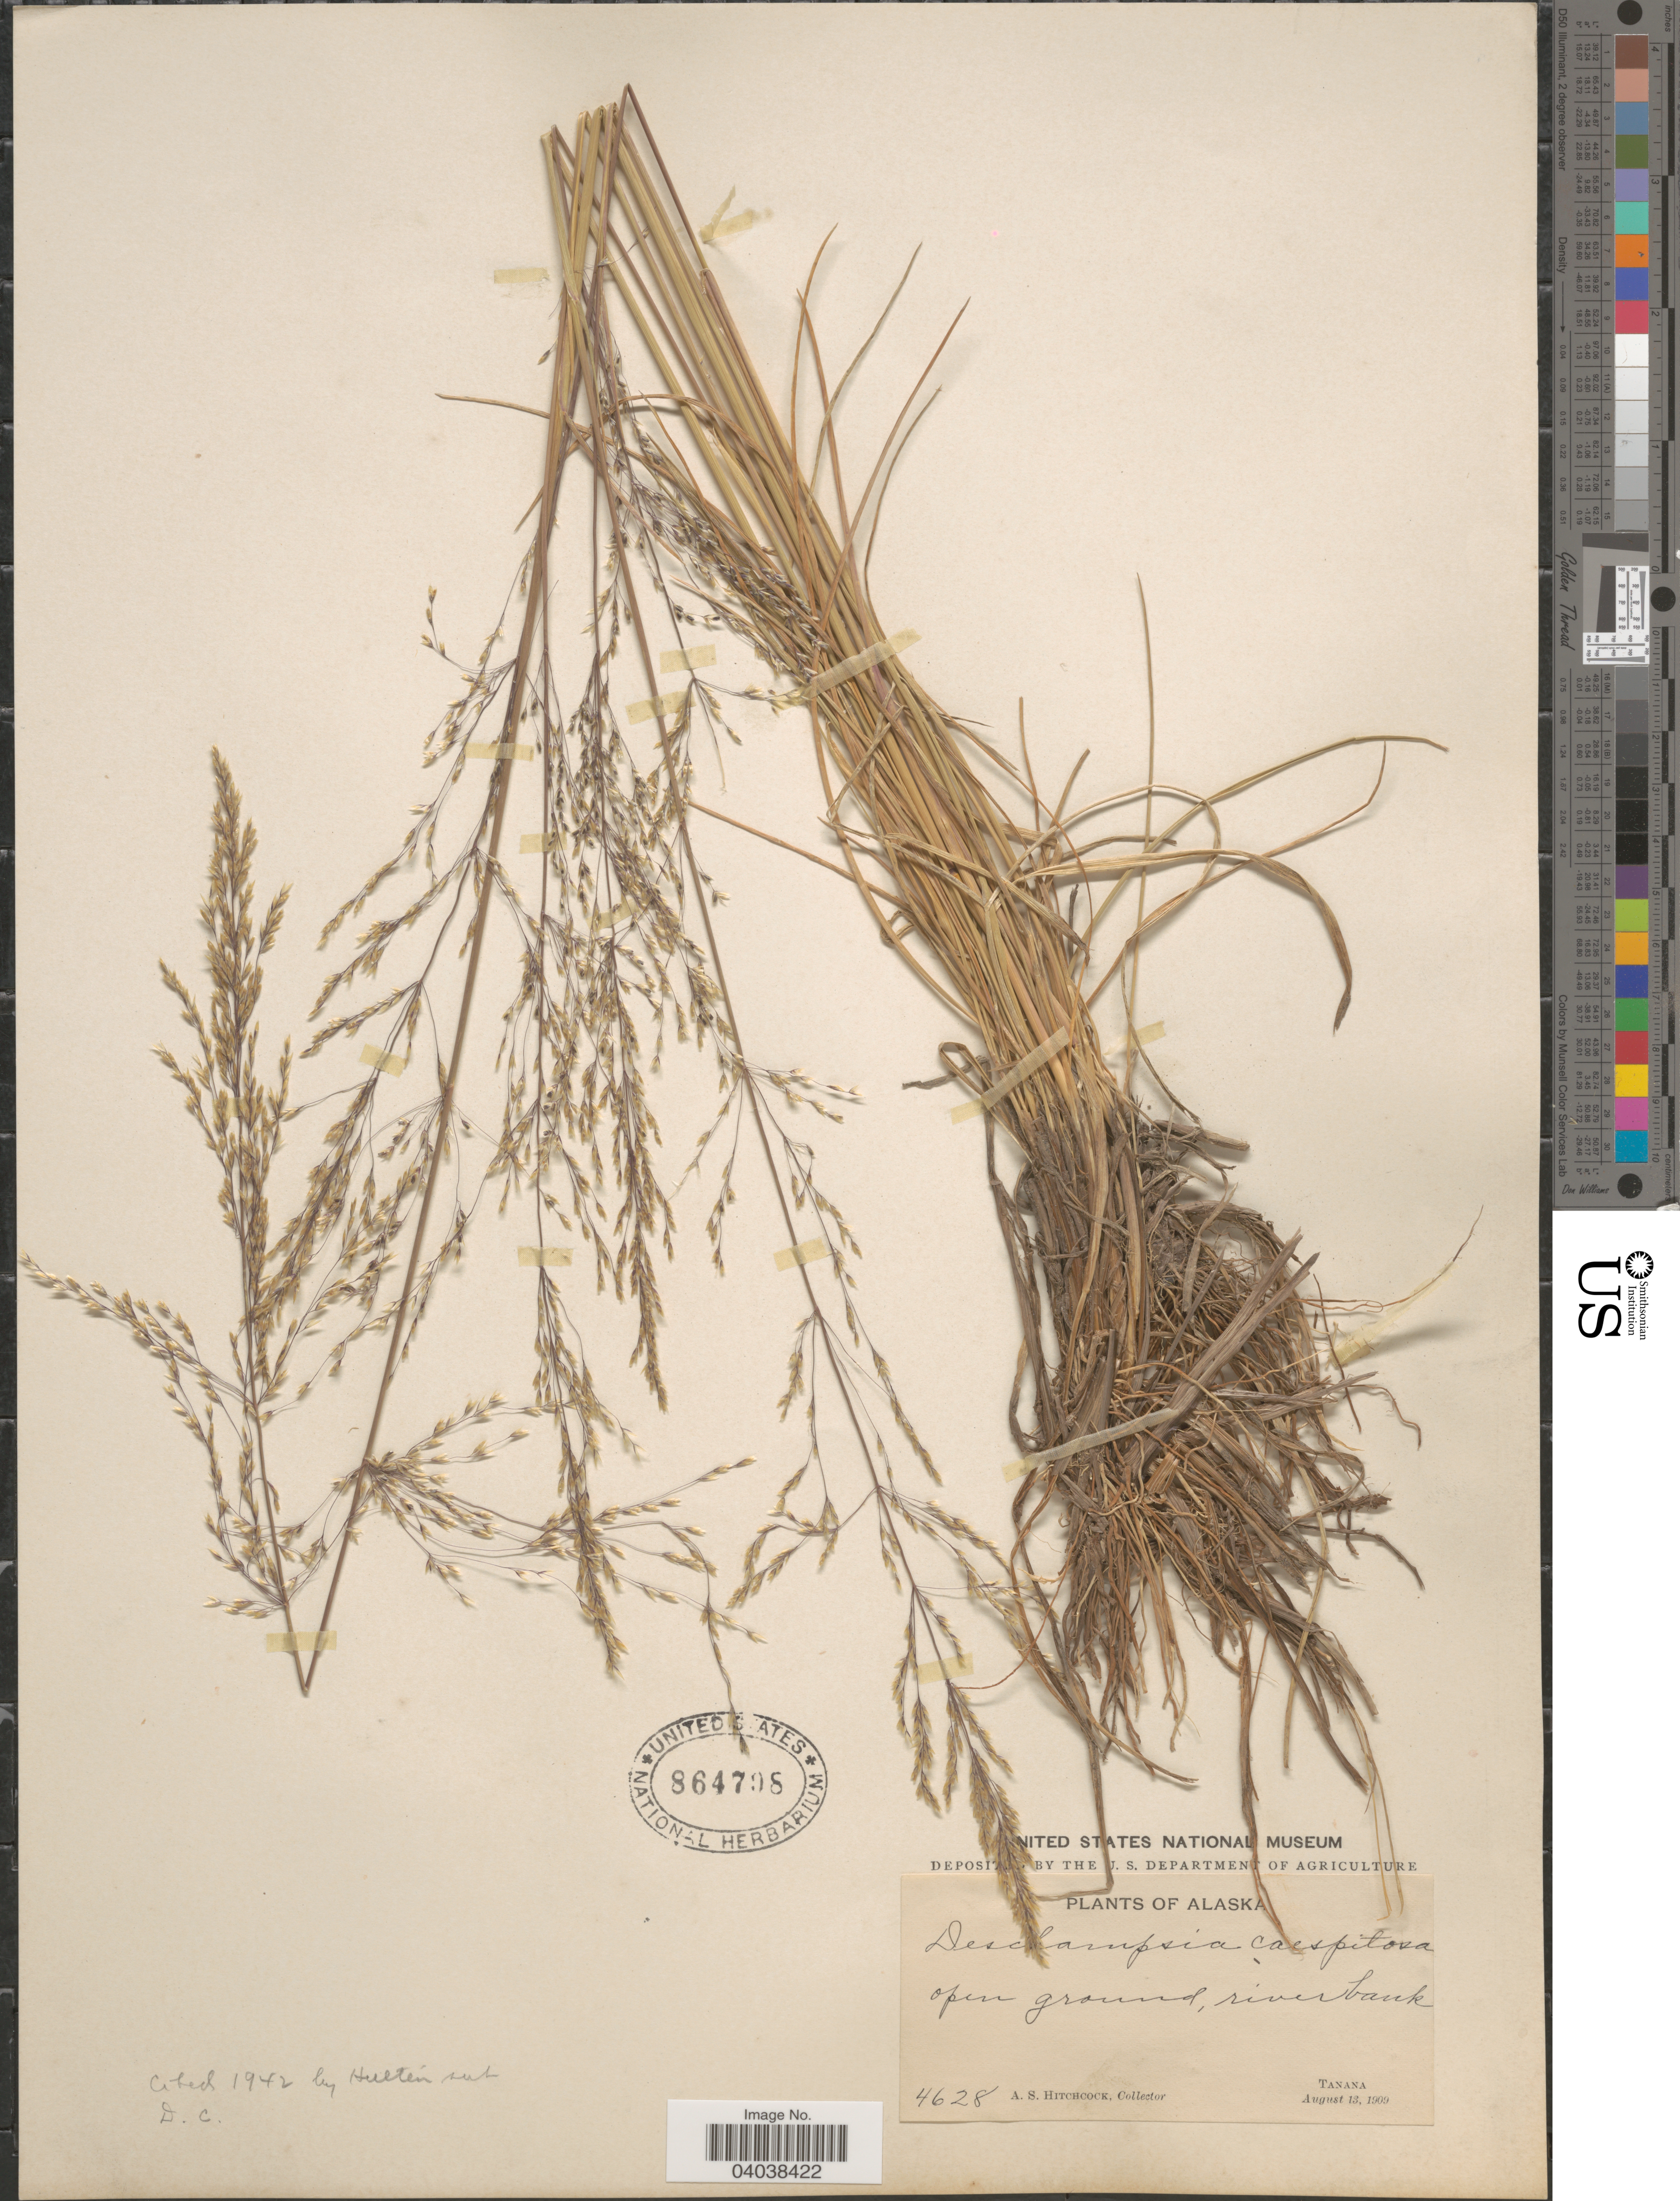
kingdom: Plantae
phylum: Tracheophyta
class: Liliopsida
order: Poales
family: Poaceae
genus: Deschampsia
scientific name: Deschampsia cespitosa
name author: (L.) P. Beauv.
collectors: A. S. Hitchcock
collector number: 4628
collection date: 1909-08-13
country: United States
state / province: Alaska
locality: Open ground, river bank. Tanana.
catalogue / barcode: US 864798